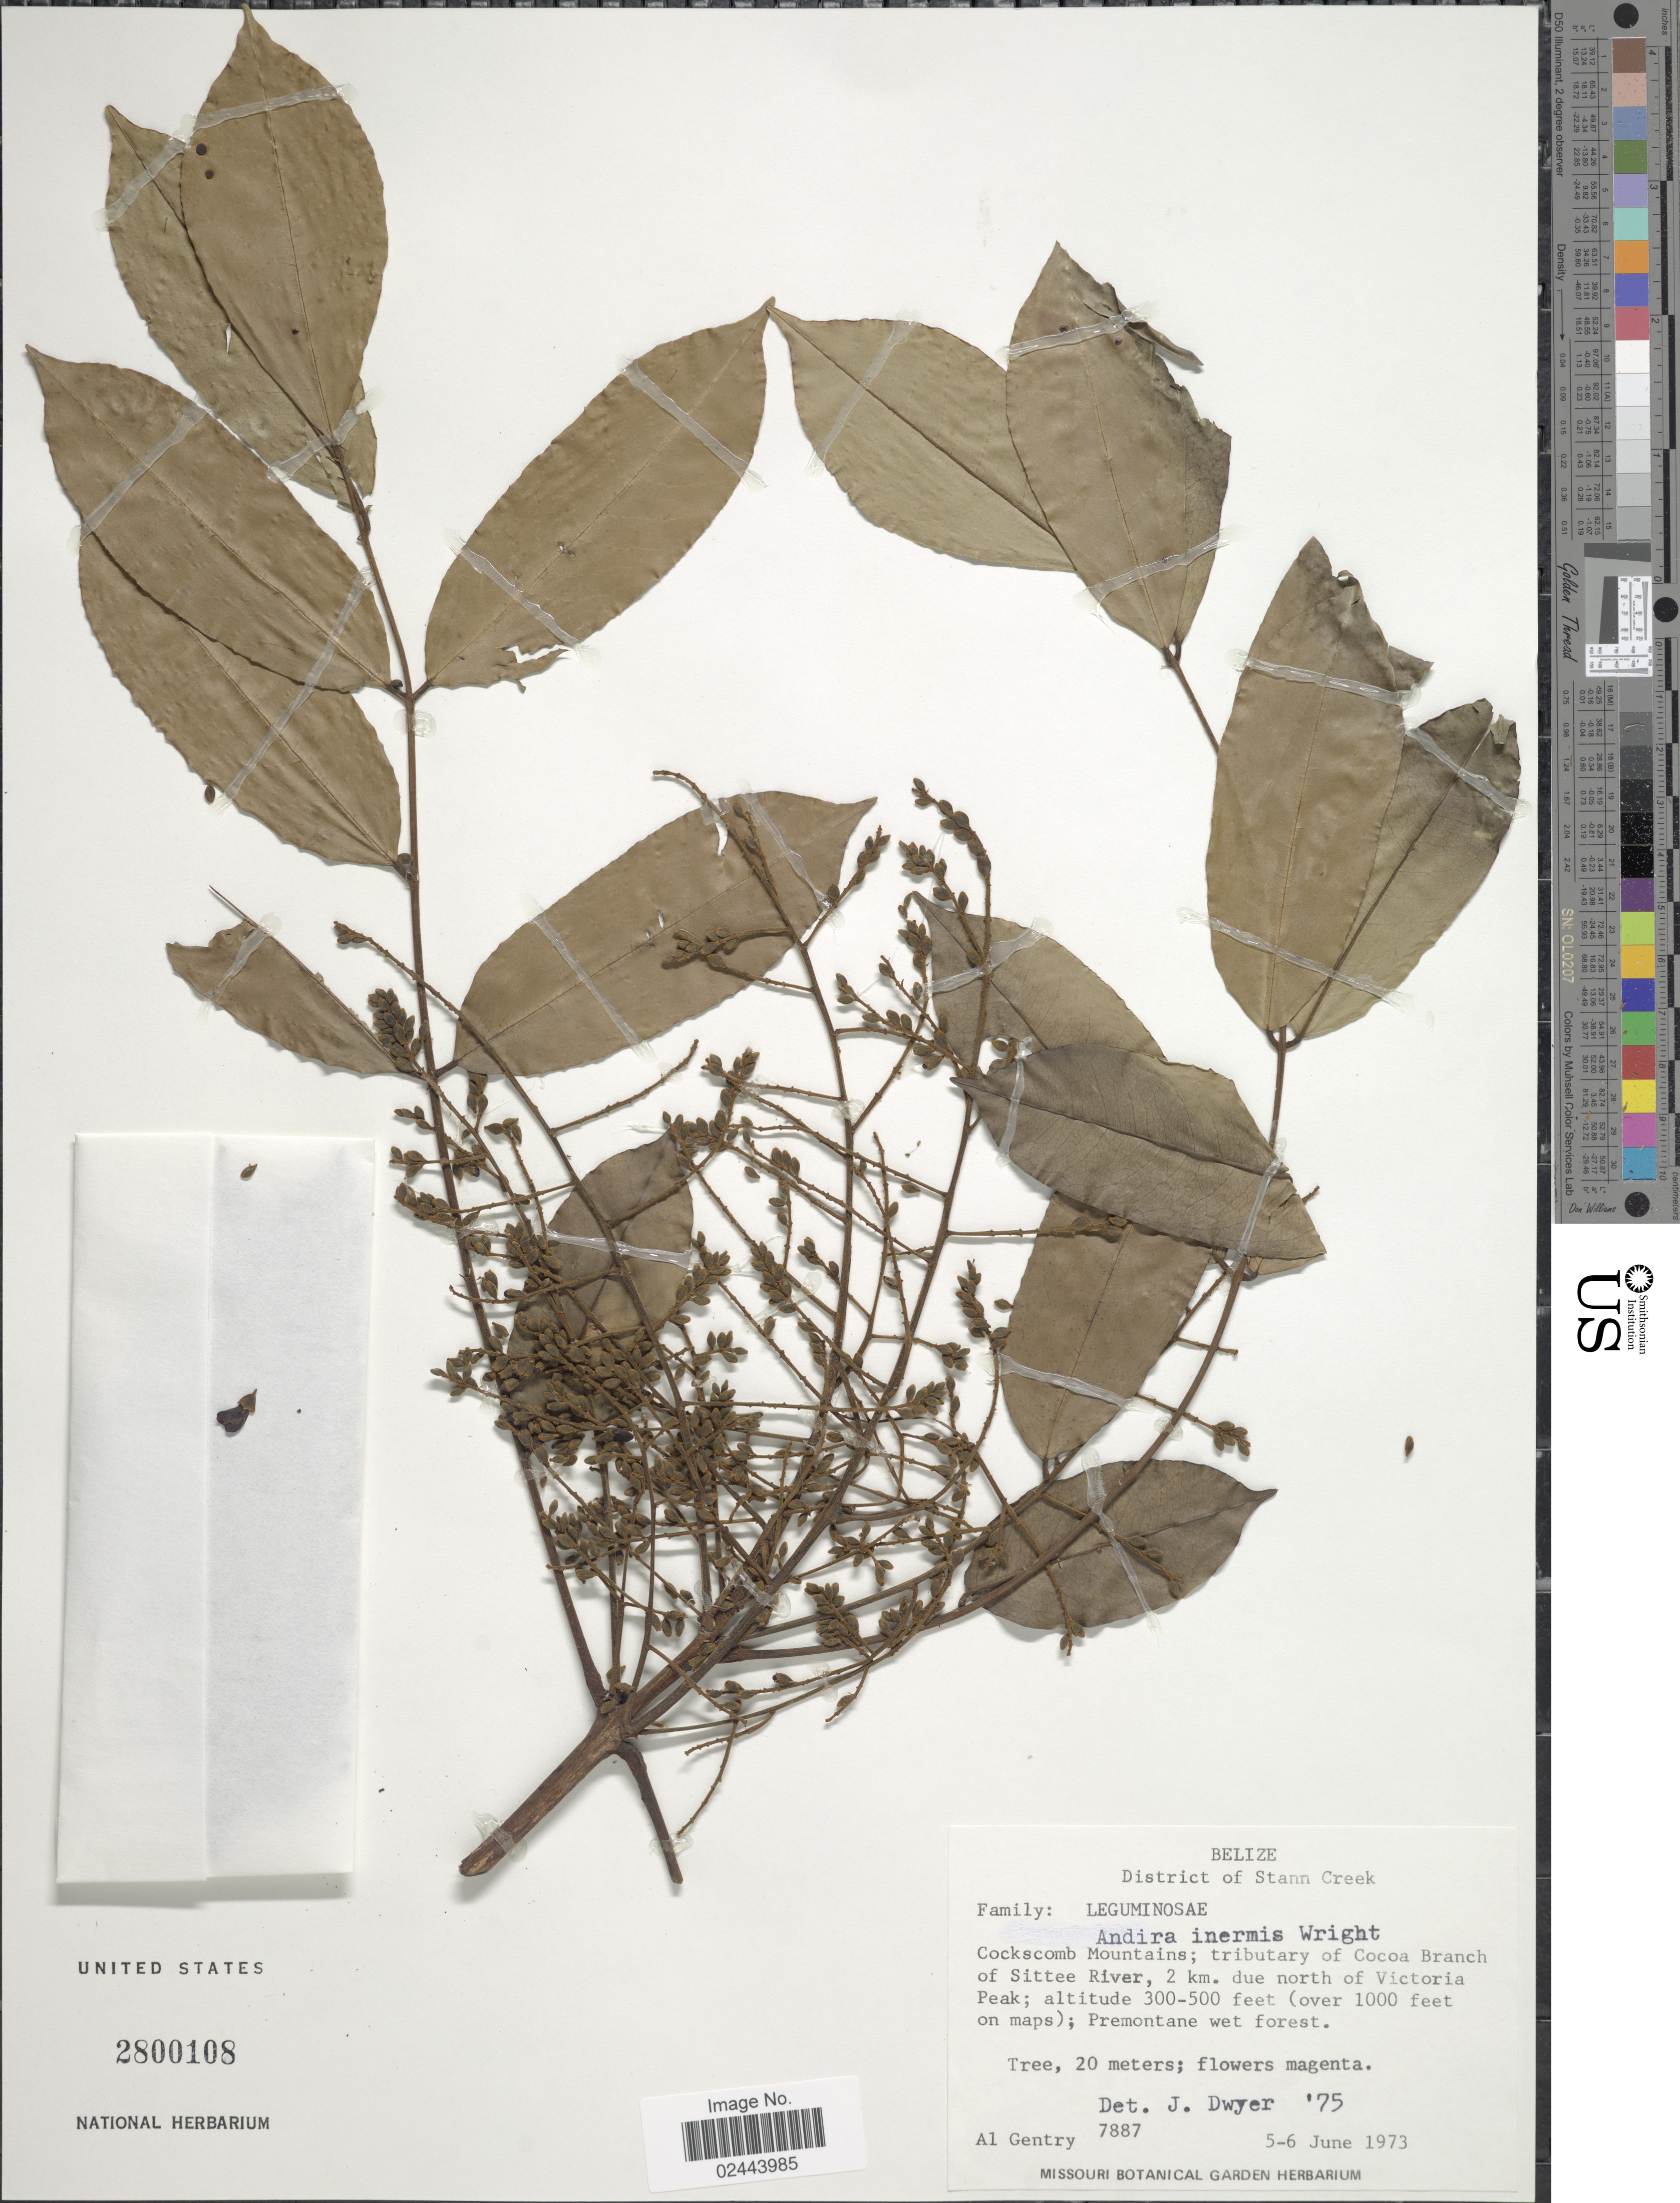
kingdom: Plantae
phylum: Tracheophyta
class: Magnoliopsida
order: Fabales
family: Fabaceae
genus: Andira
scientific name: Andira inermis subsp. inermis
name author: (W. Wright) Kunth ex DC.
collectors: A. H. Gentry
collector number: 7887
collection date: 1973-06-05/1973-06-06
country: Belize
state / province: Stann Creek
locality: District of Stann Creek, Cockscomb Mountains; tributary of Cocoa Branch of Sittee River, 2 km due north of Victoria Peak; Premontane wet forest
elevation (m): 91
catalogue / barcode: US 2800108